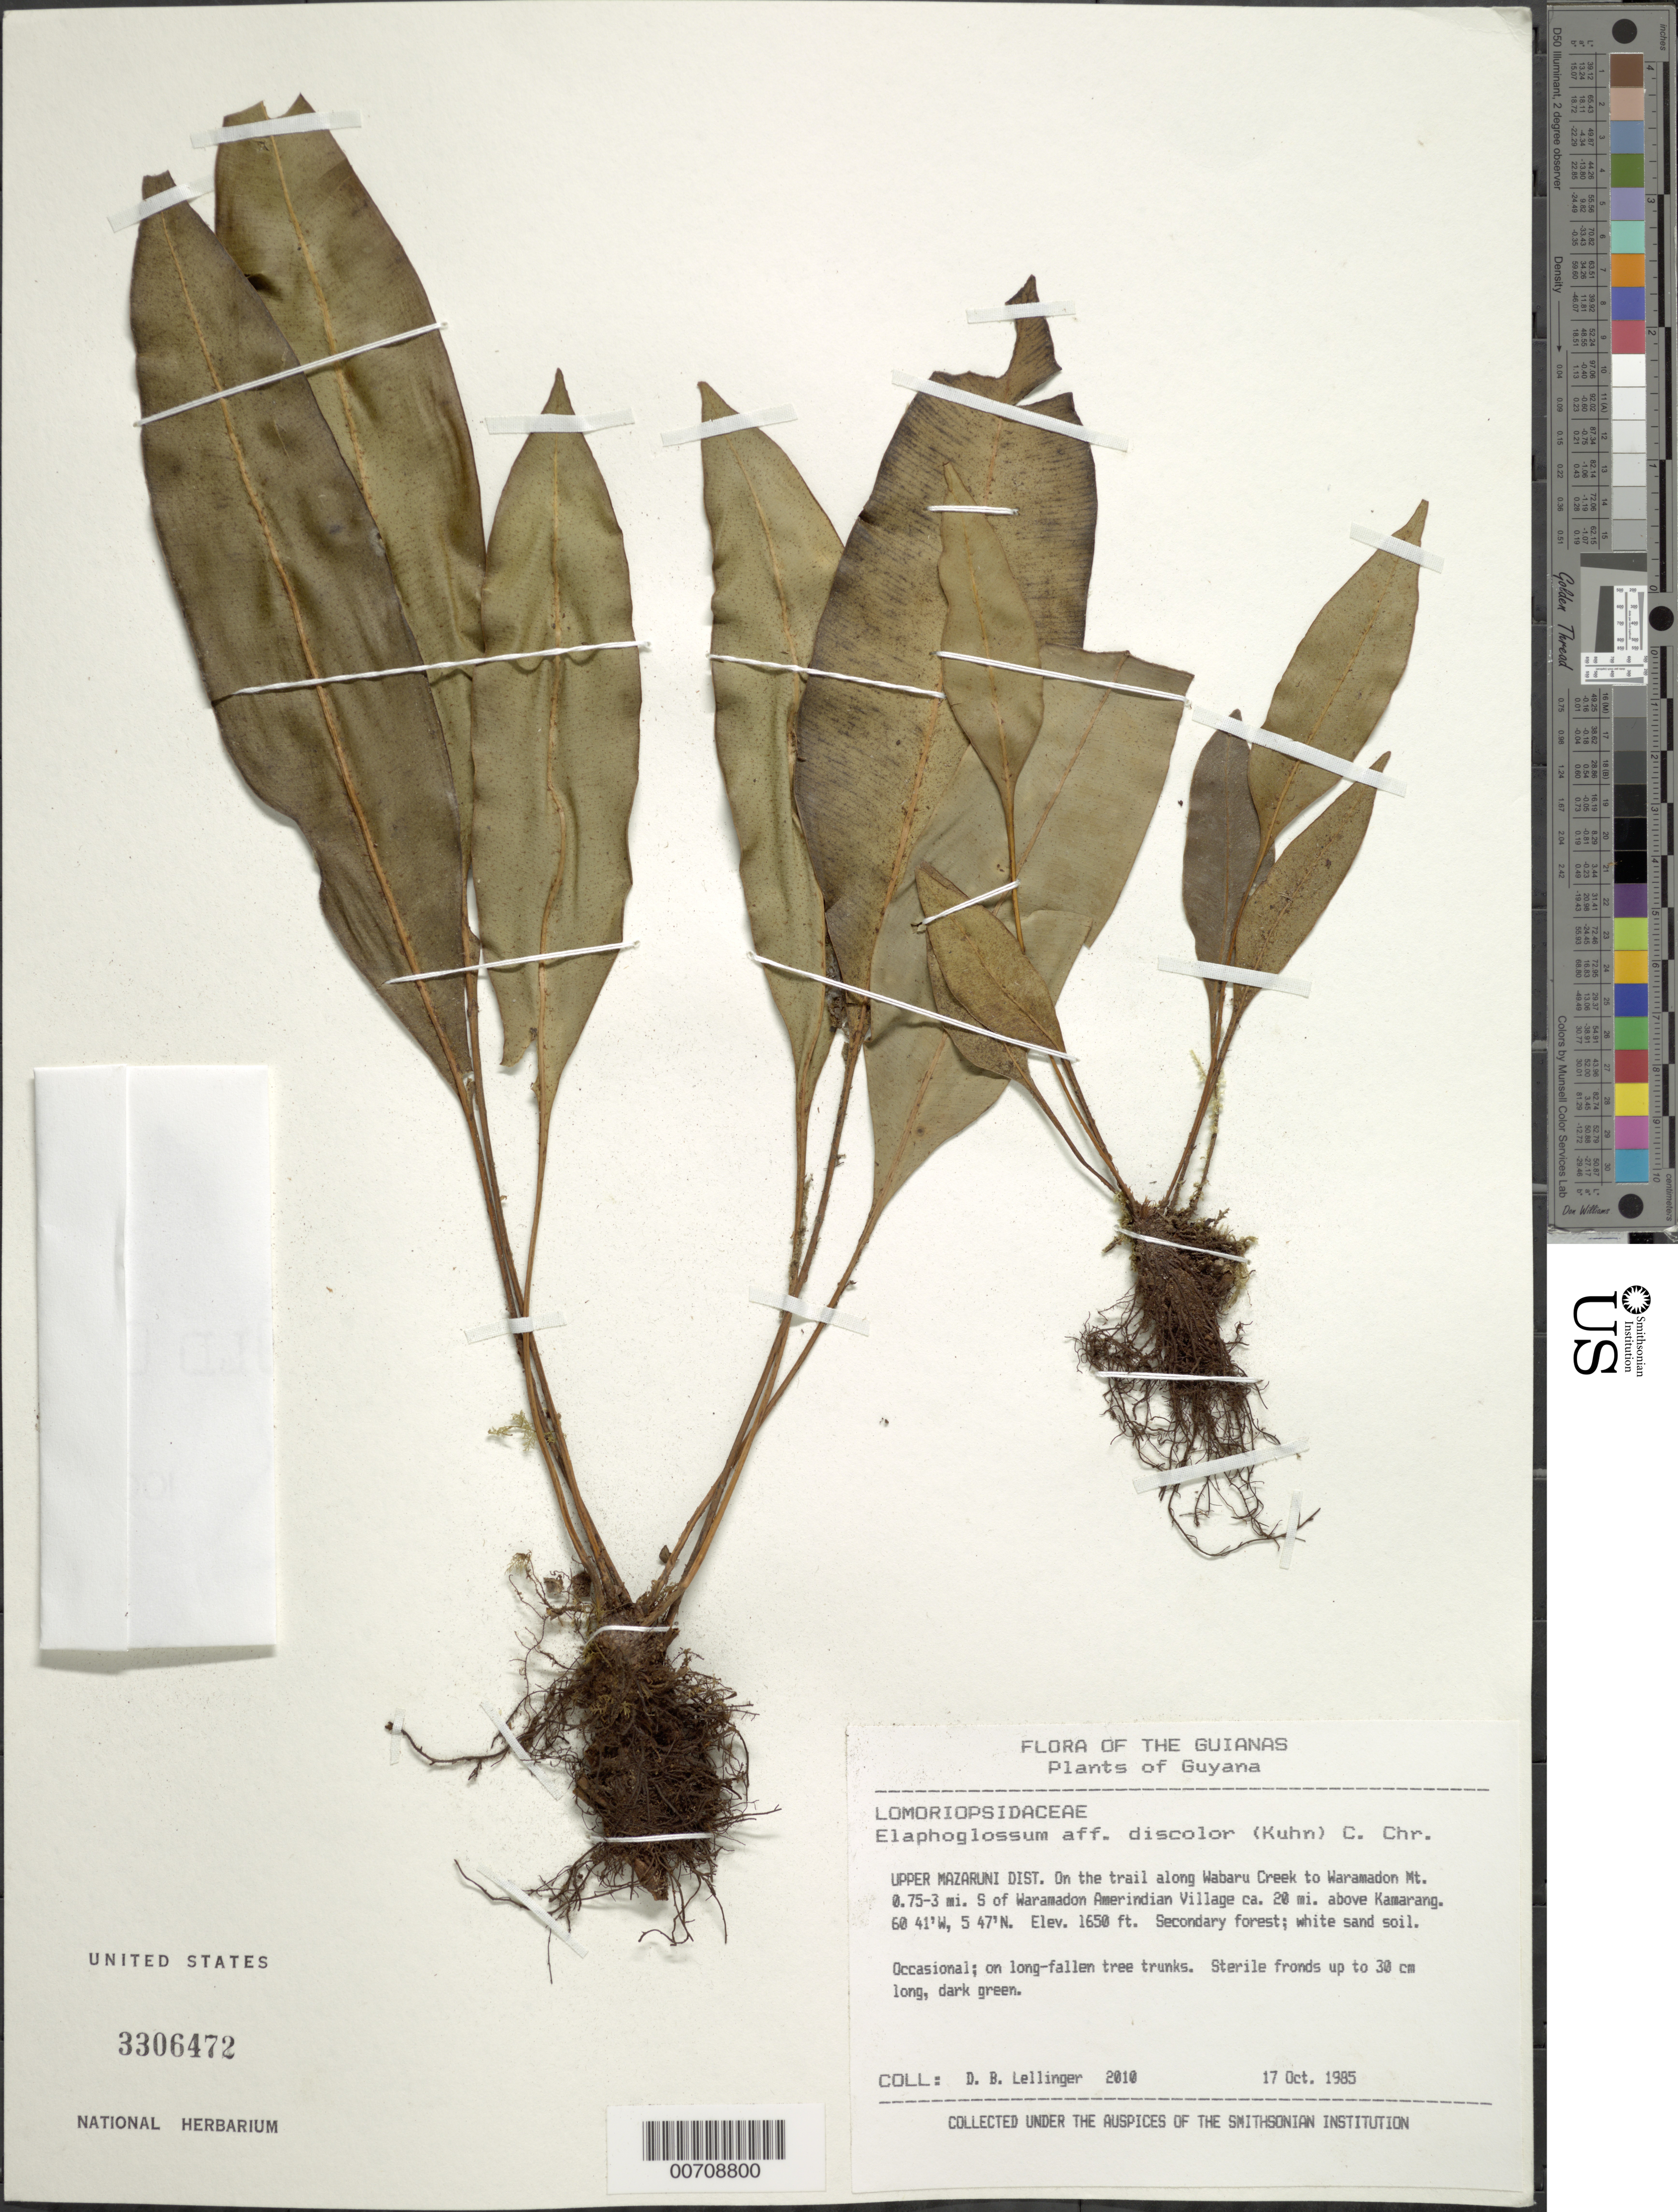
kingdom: Plantae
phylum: Tracheophyta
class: Polypodiopsida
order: Polypodiales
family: Dryopteridaceae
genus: Elaphoglossum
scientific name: Elaphoglossum discolor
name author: (Kuhn) C. Chr.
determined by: Lellinger, David B., (BOT), Smithsonian Institution - National Museum of Natural History (UNITED STATES)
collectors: D. B. Lellinger & H. Robinson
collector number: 2010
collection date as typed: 17 October 1985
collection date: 1985-10-17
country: Guyana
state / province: Cuyuni-Mazaruni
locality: Trail along Wabaru Creek to Waramadon Mt., ca. 32 km above Kamarang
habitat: Secondary forest, white sand soil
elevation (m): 495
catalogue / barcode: US 3306472